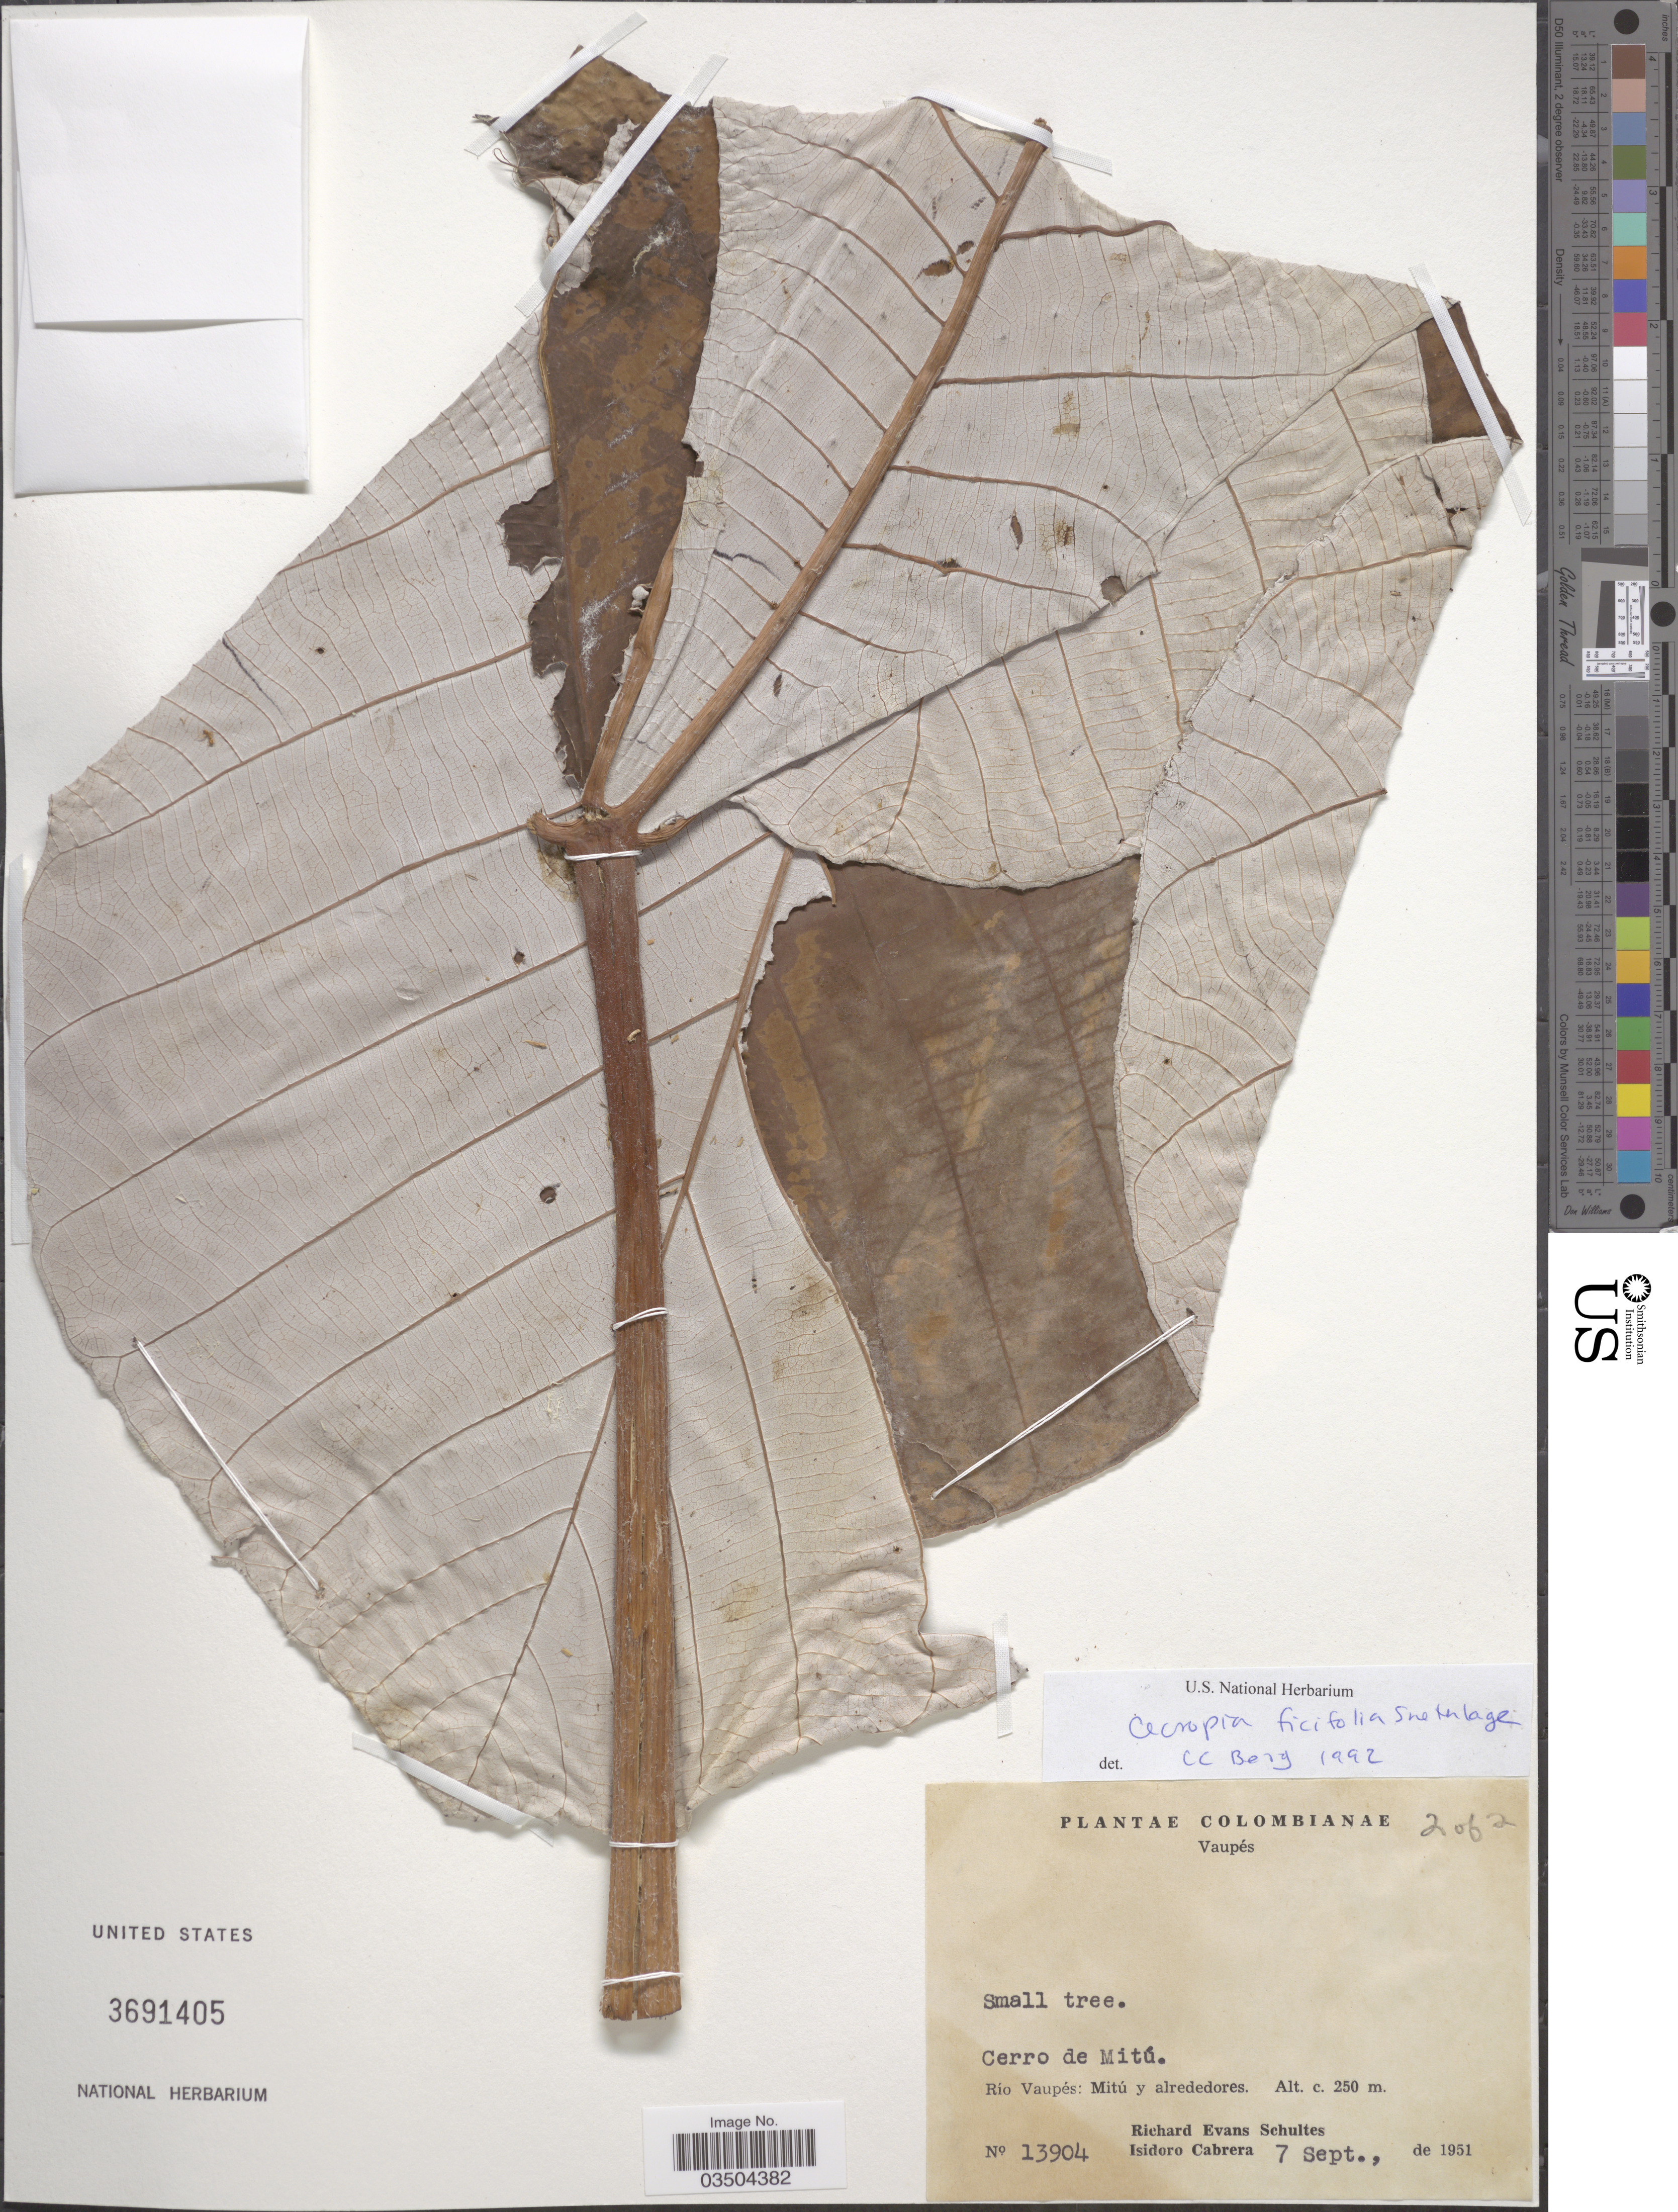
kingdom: Plantae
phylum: Tracheophyta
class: Magnoliopsida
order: Rosales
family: Urticaceae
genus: Cecropia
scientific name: Cecropia ficifolia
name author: Snethlage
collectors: R. E. Schultes & I. Cabrera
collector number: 13904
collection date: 1951-09-07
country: Colombia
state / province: Vaupés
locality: Cerro de Mitú. Río Vaupés: Mitú y alrededores.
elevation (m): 250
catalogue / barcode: US 3691405